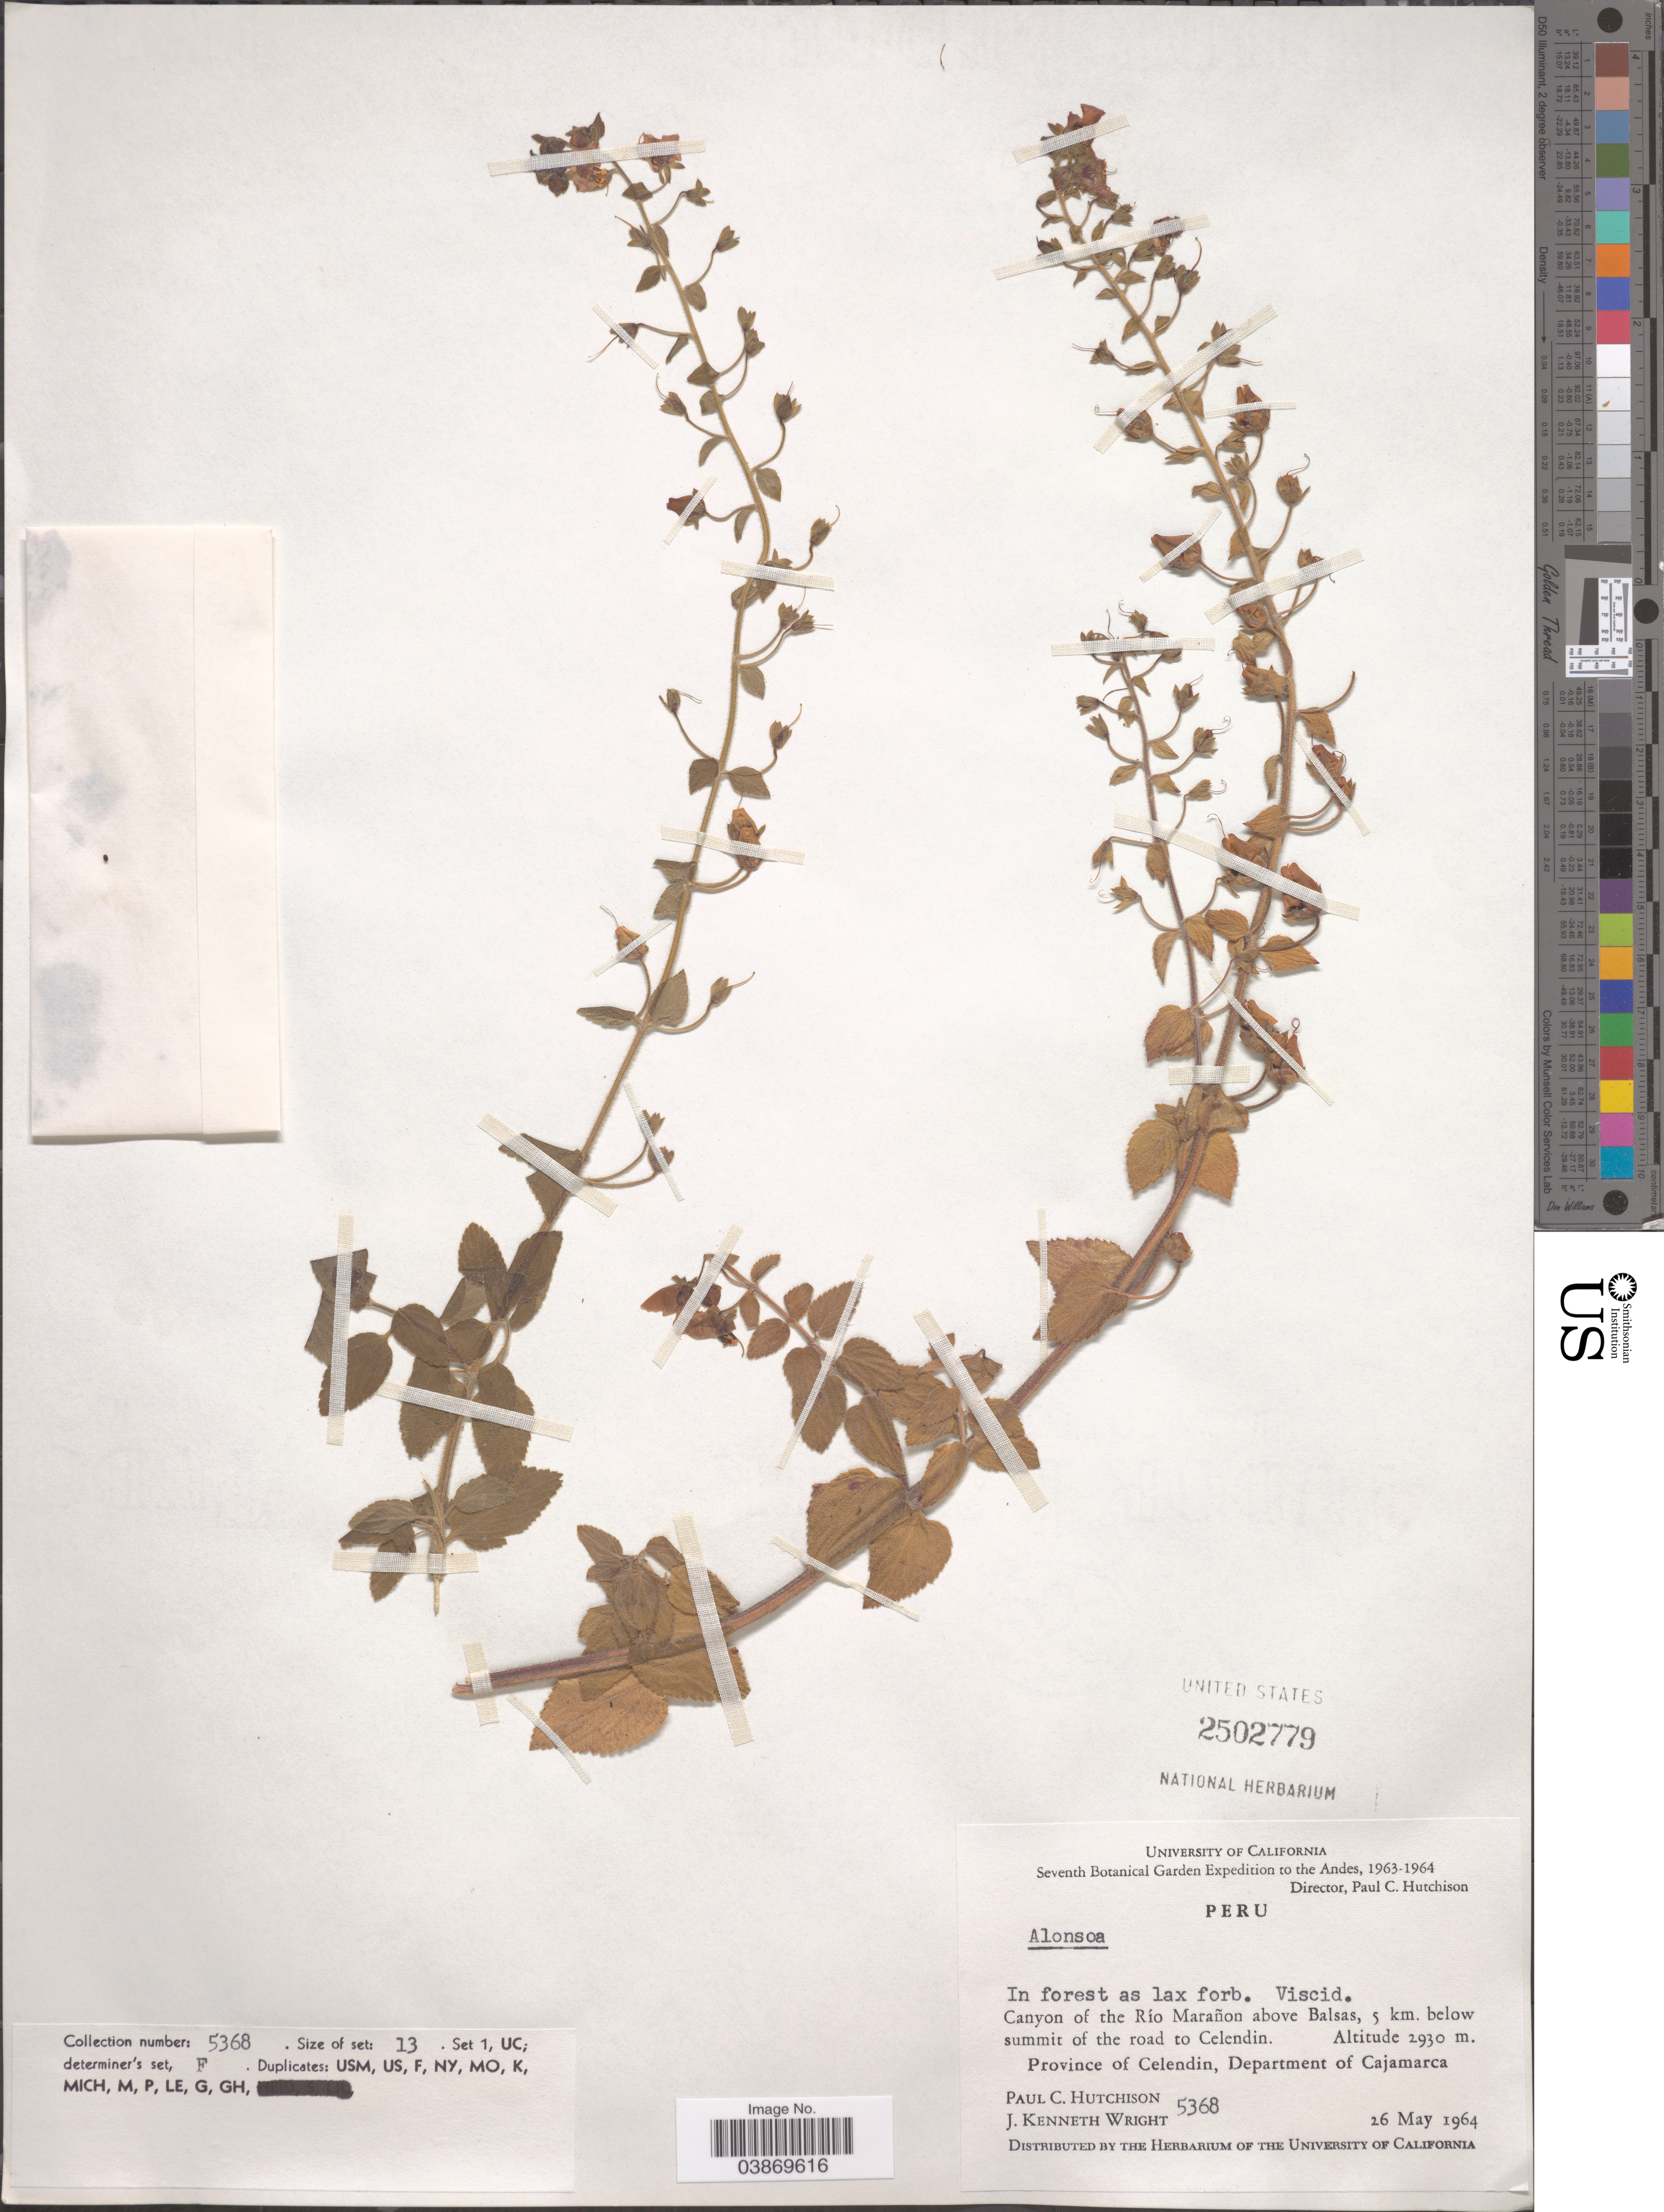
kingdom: Plantae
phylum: Tracheophyta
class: Magnoliopsida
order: Lamiales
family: Scrophulariaceae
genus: Alonsoa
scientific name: Alonsoa sp.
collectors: P. C. Hutchison & J. K. Wright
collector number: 5368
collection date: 1964-05-26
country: Peru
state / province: Cajamarca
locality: Canyon of the Río Marañon above Balsas, 5 km. below summit of the road to Celendin. Province of Celendin, Department of Cajamarca.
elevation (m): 2930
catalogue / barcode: US 2502779